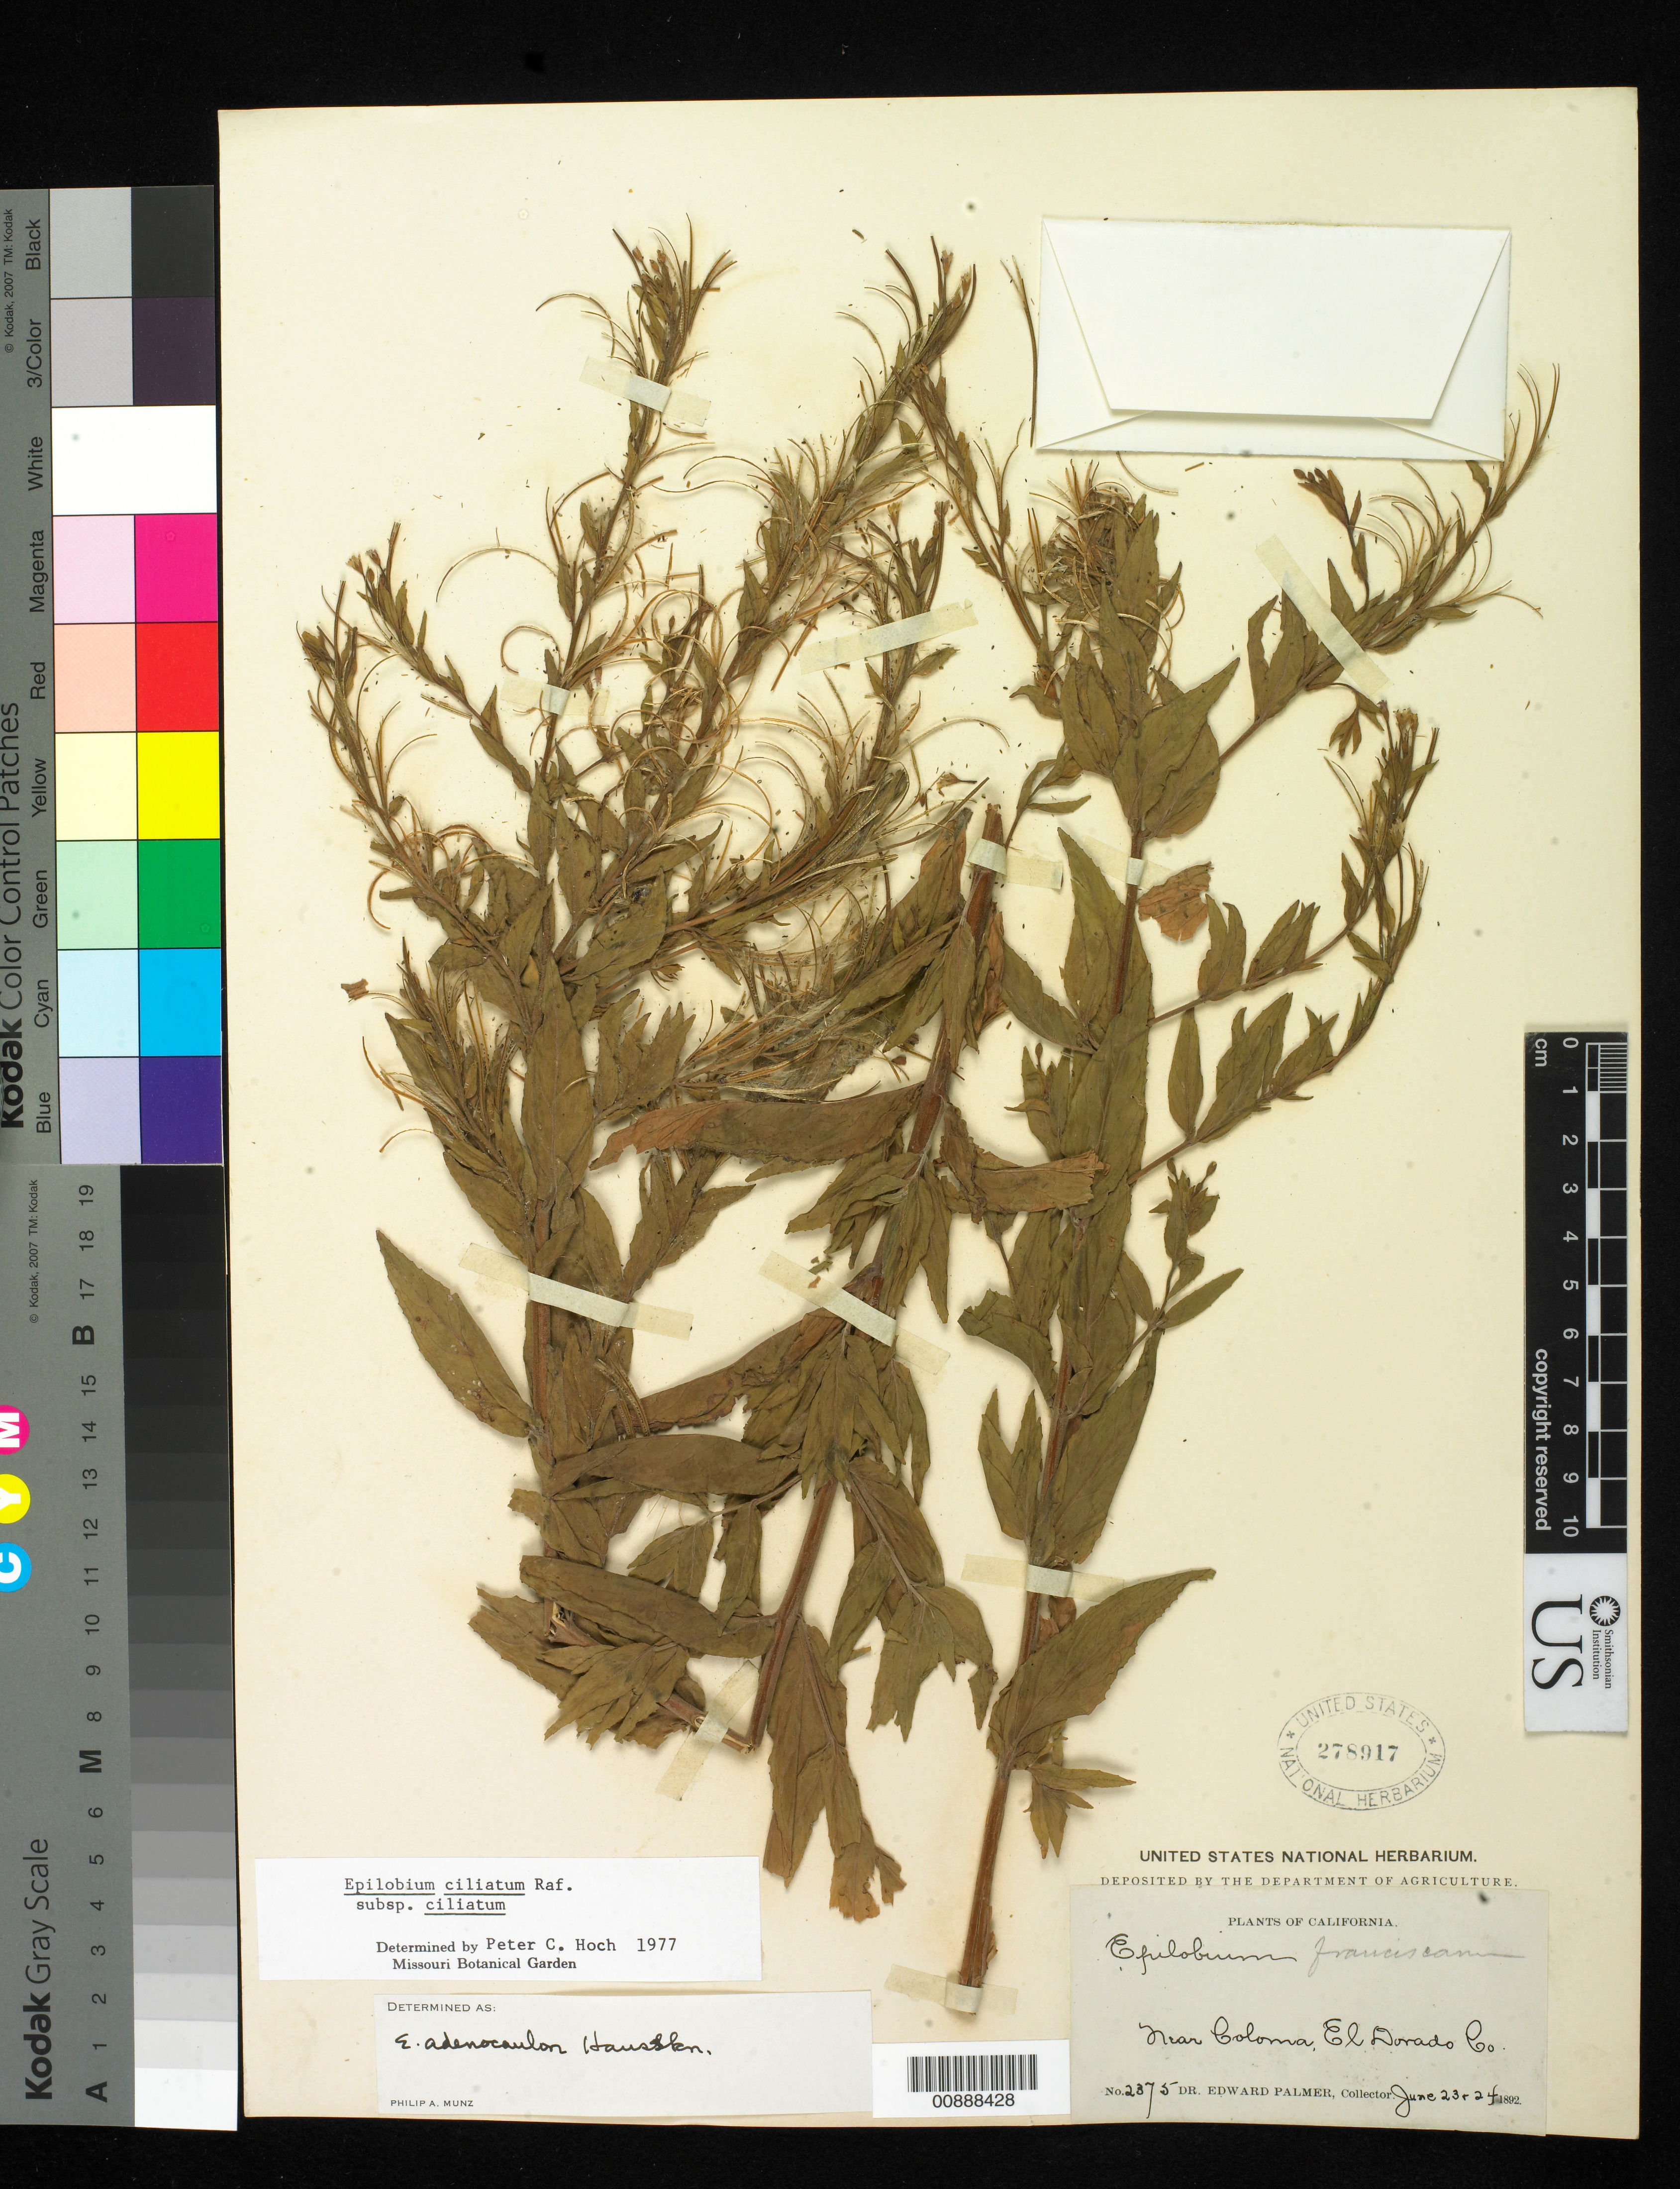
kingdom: Plantae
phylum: Tracheophyta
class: Magnoliopsida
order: Myrtales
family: Onagraceae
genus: Epilobium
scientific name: Epilobium ciliatum subsp. ciliatum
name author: Raf.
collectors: E. Palmer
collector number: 2375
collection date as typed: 23 Jun 1892 to 24 Jun 1892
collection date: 1892-06-23/1892-06-24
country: United States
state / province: California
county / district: El Dorado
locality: Near Coloma, El Dorado County, California.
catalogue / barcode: US 278917